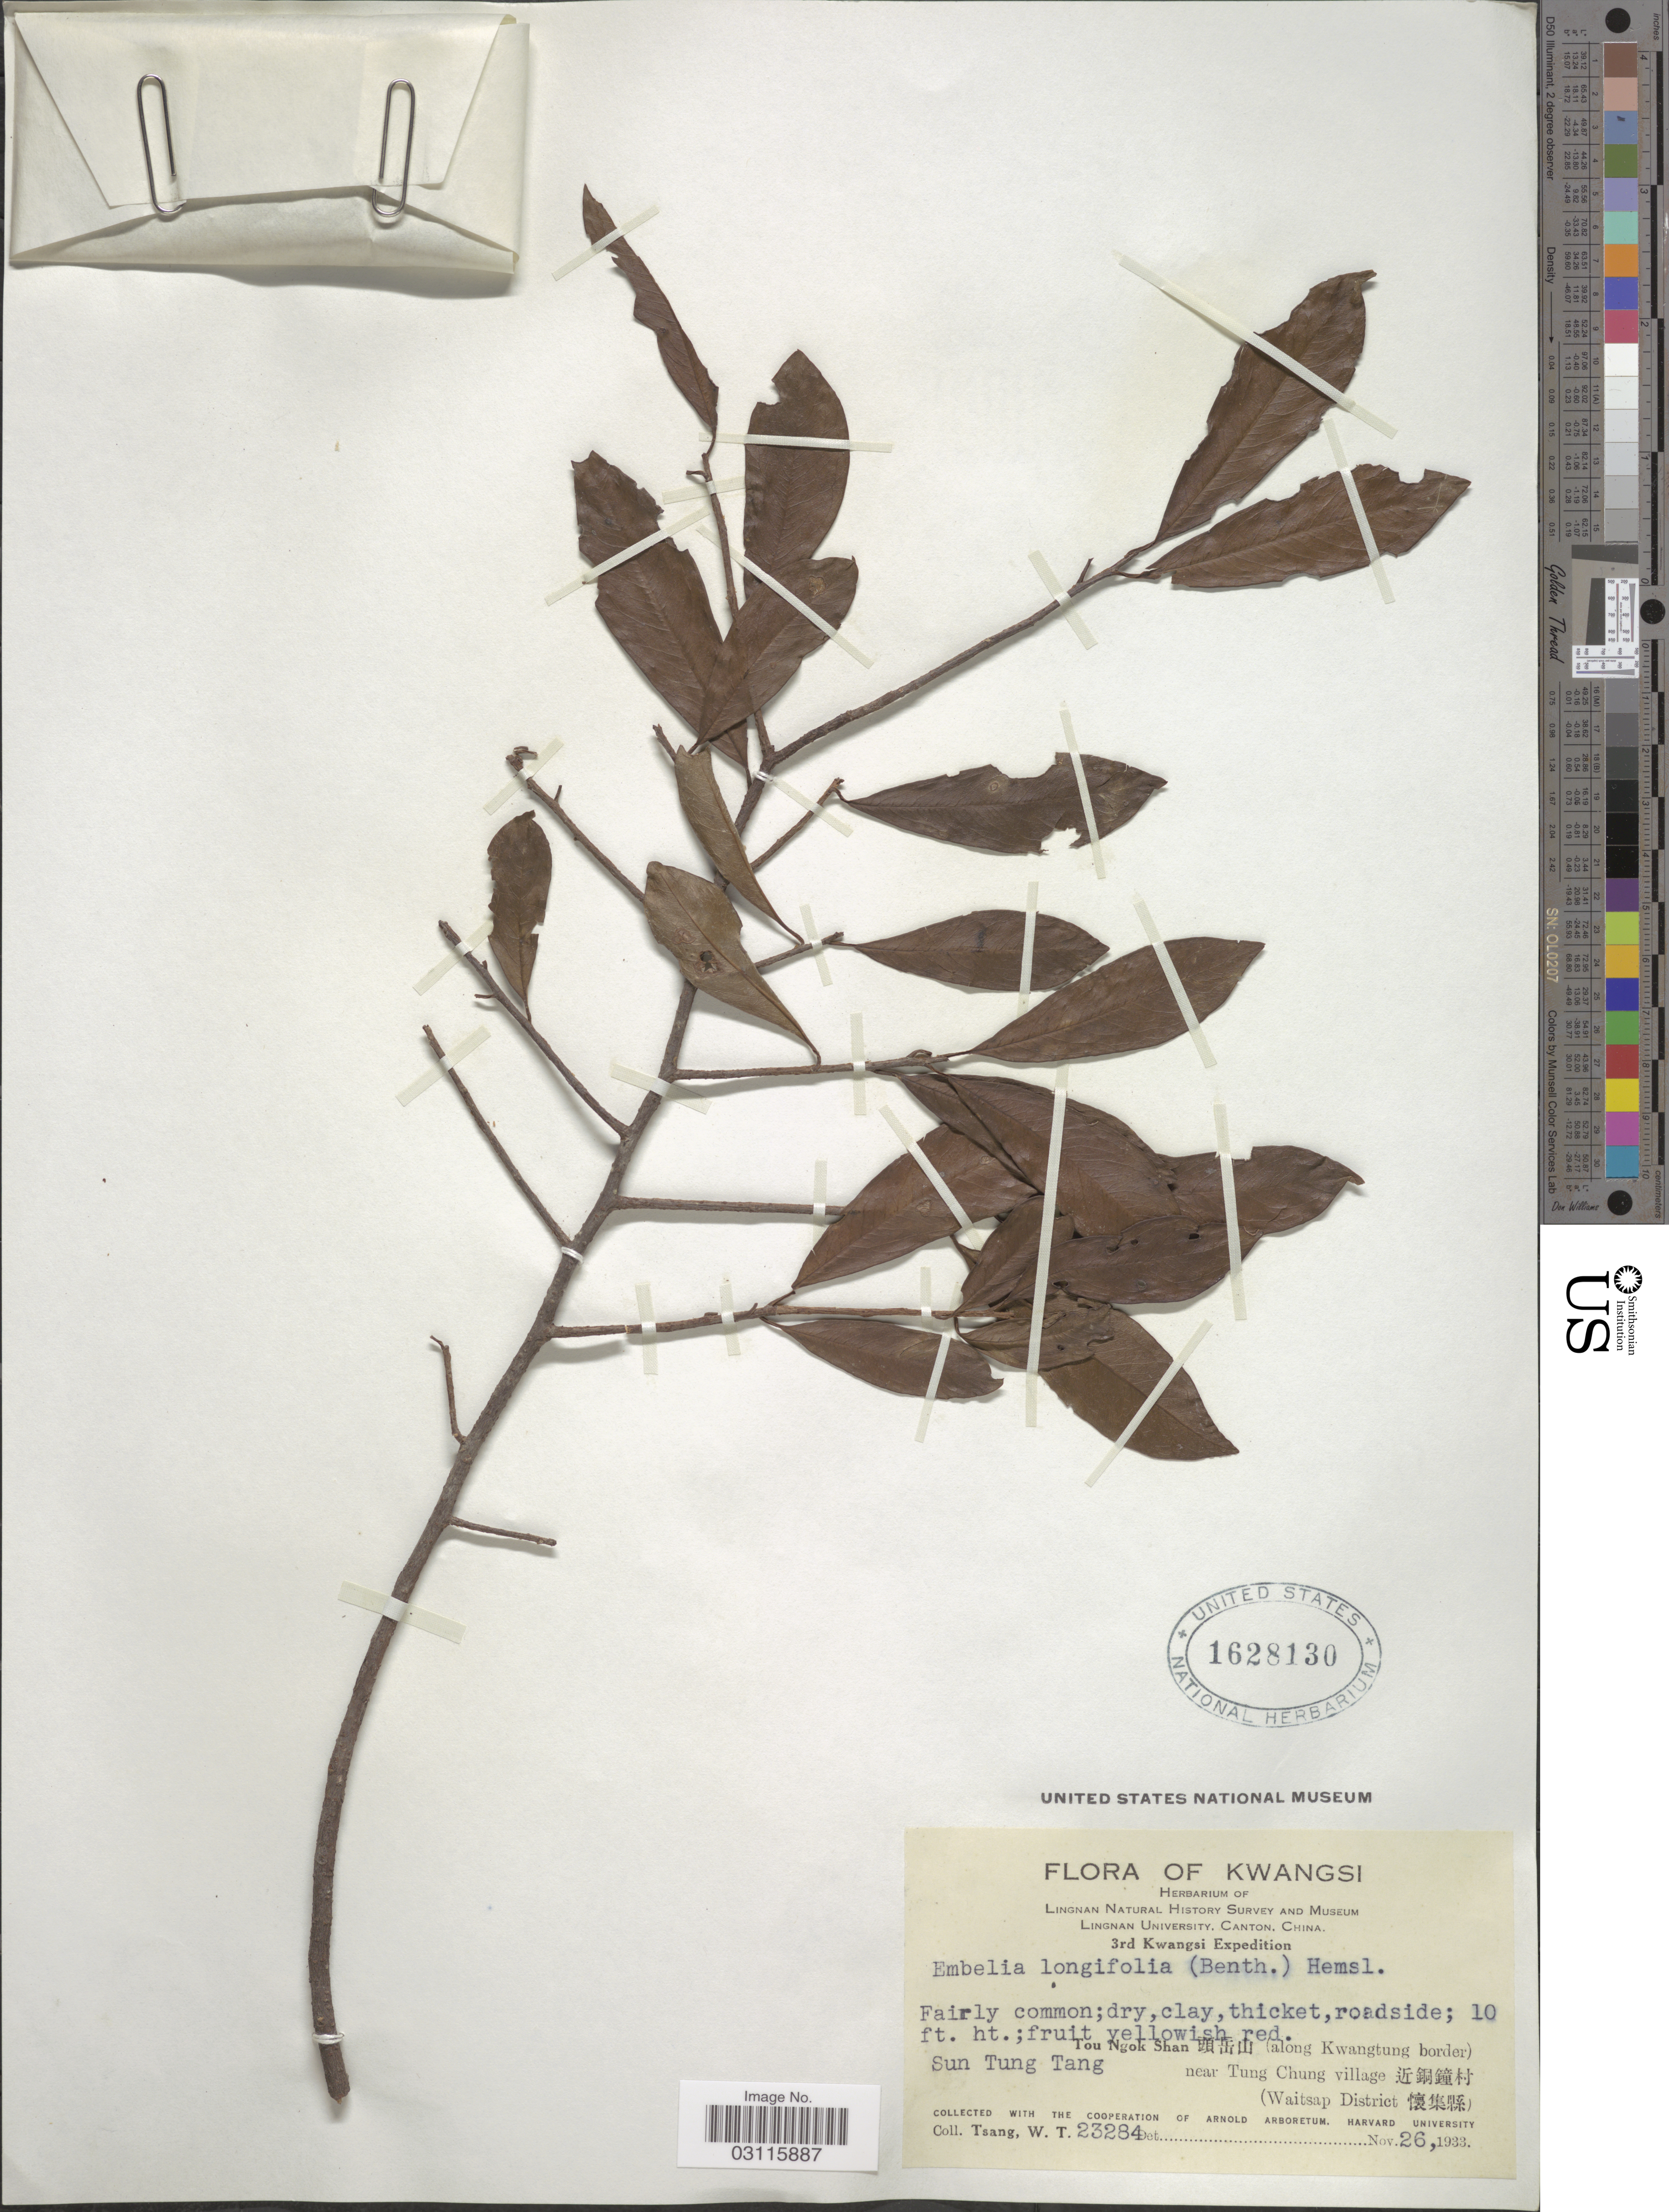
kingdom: Plantae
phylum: Tracheophyta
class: Magnoliopsida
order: Ericales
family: Primulaceae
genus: Embelia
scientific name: Embelia longifolia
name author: (Benth.) Hemsl.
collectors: W. T. Tsang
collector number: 23284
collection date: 1933-12-26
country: China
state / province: Guangxi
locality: Kwangsi. Tou Ngok Shan (along Kwangtung border) near Tung Chung village (Waitsap District). Sun Tung Tang.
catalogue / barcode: US 1628130